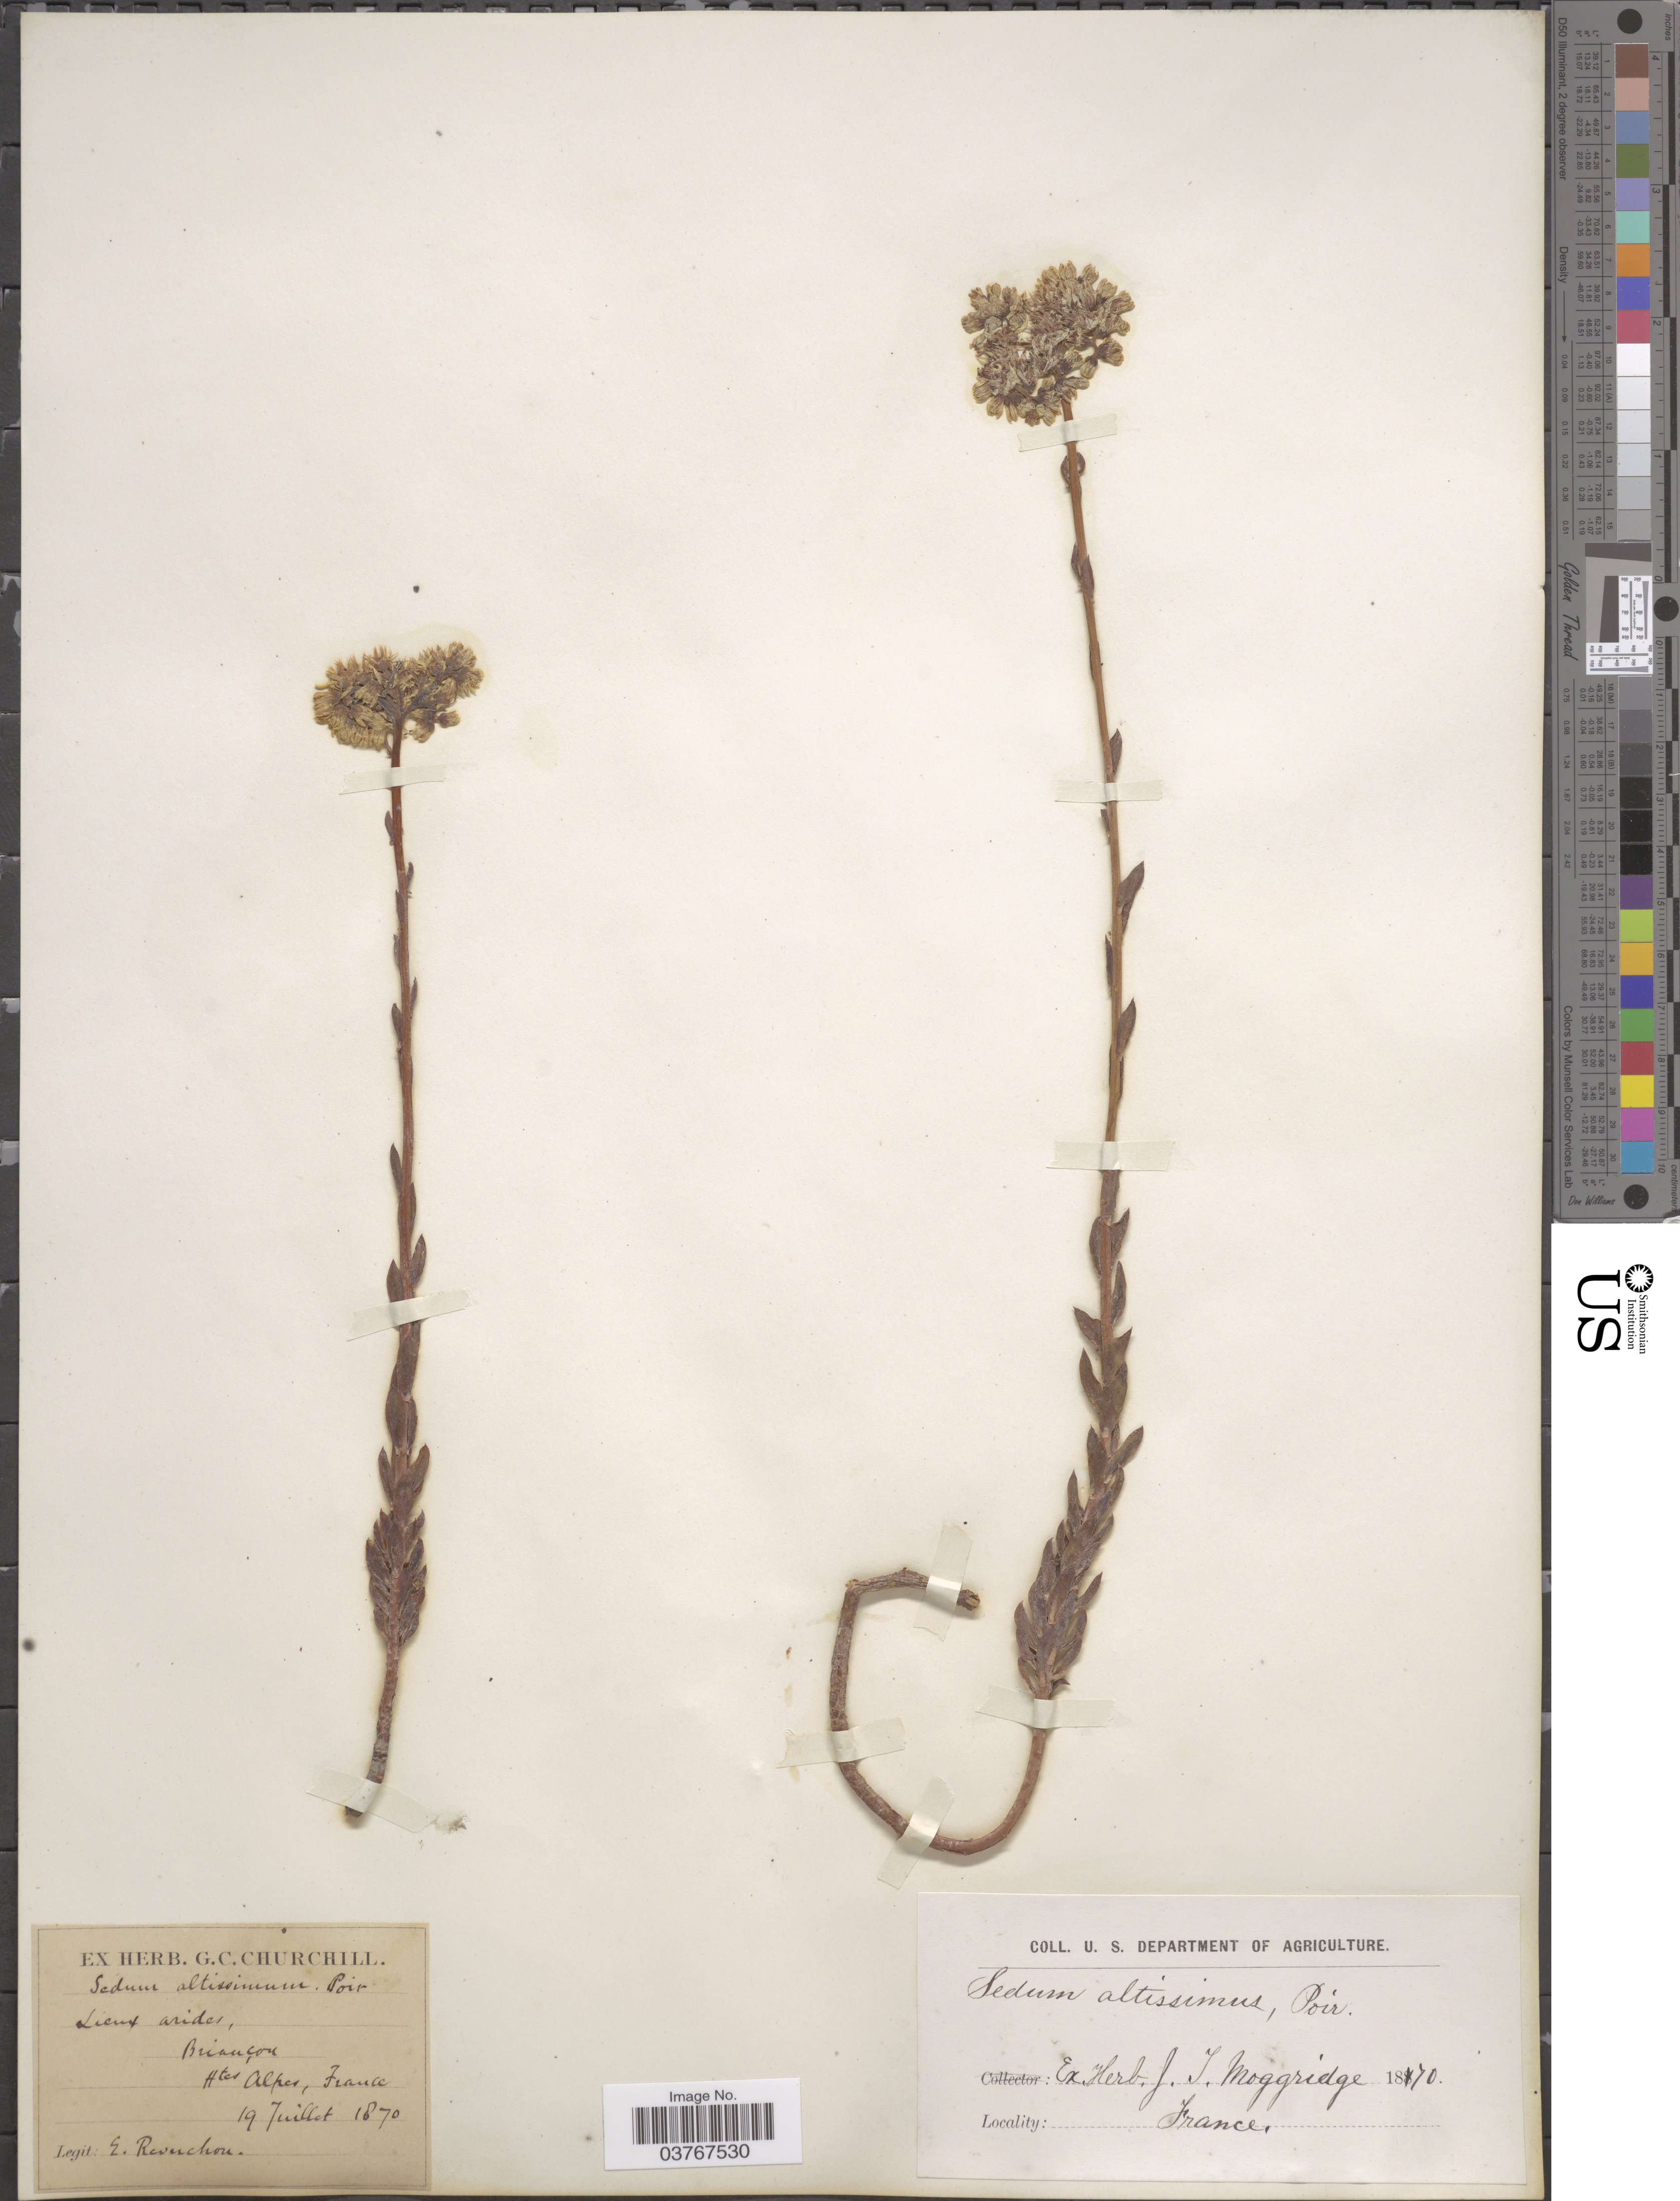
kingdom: Plantae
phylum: Tracheophyta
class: Magnoliopsida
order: Saxifragales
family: Crassulaceae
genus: Petrosedum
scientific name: Petrosedum sediforme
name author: (Jacq.) Grulich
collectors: E. Reverchon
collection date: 1870-07-19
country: France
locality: Lieux arides, Briancon. Htes Alpes.